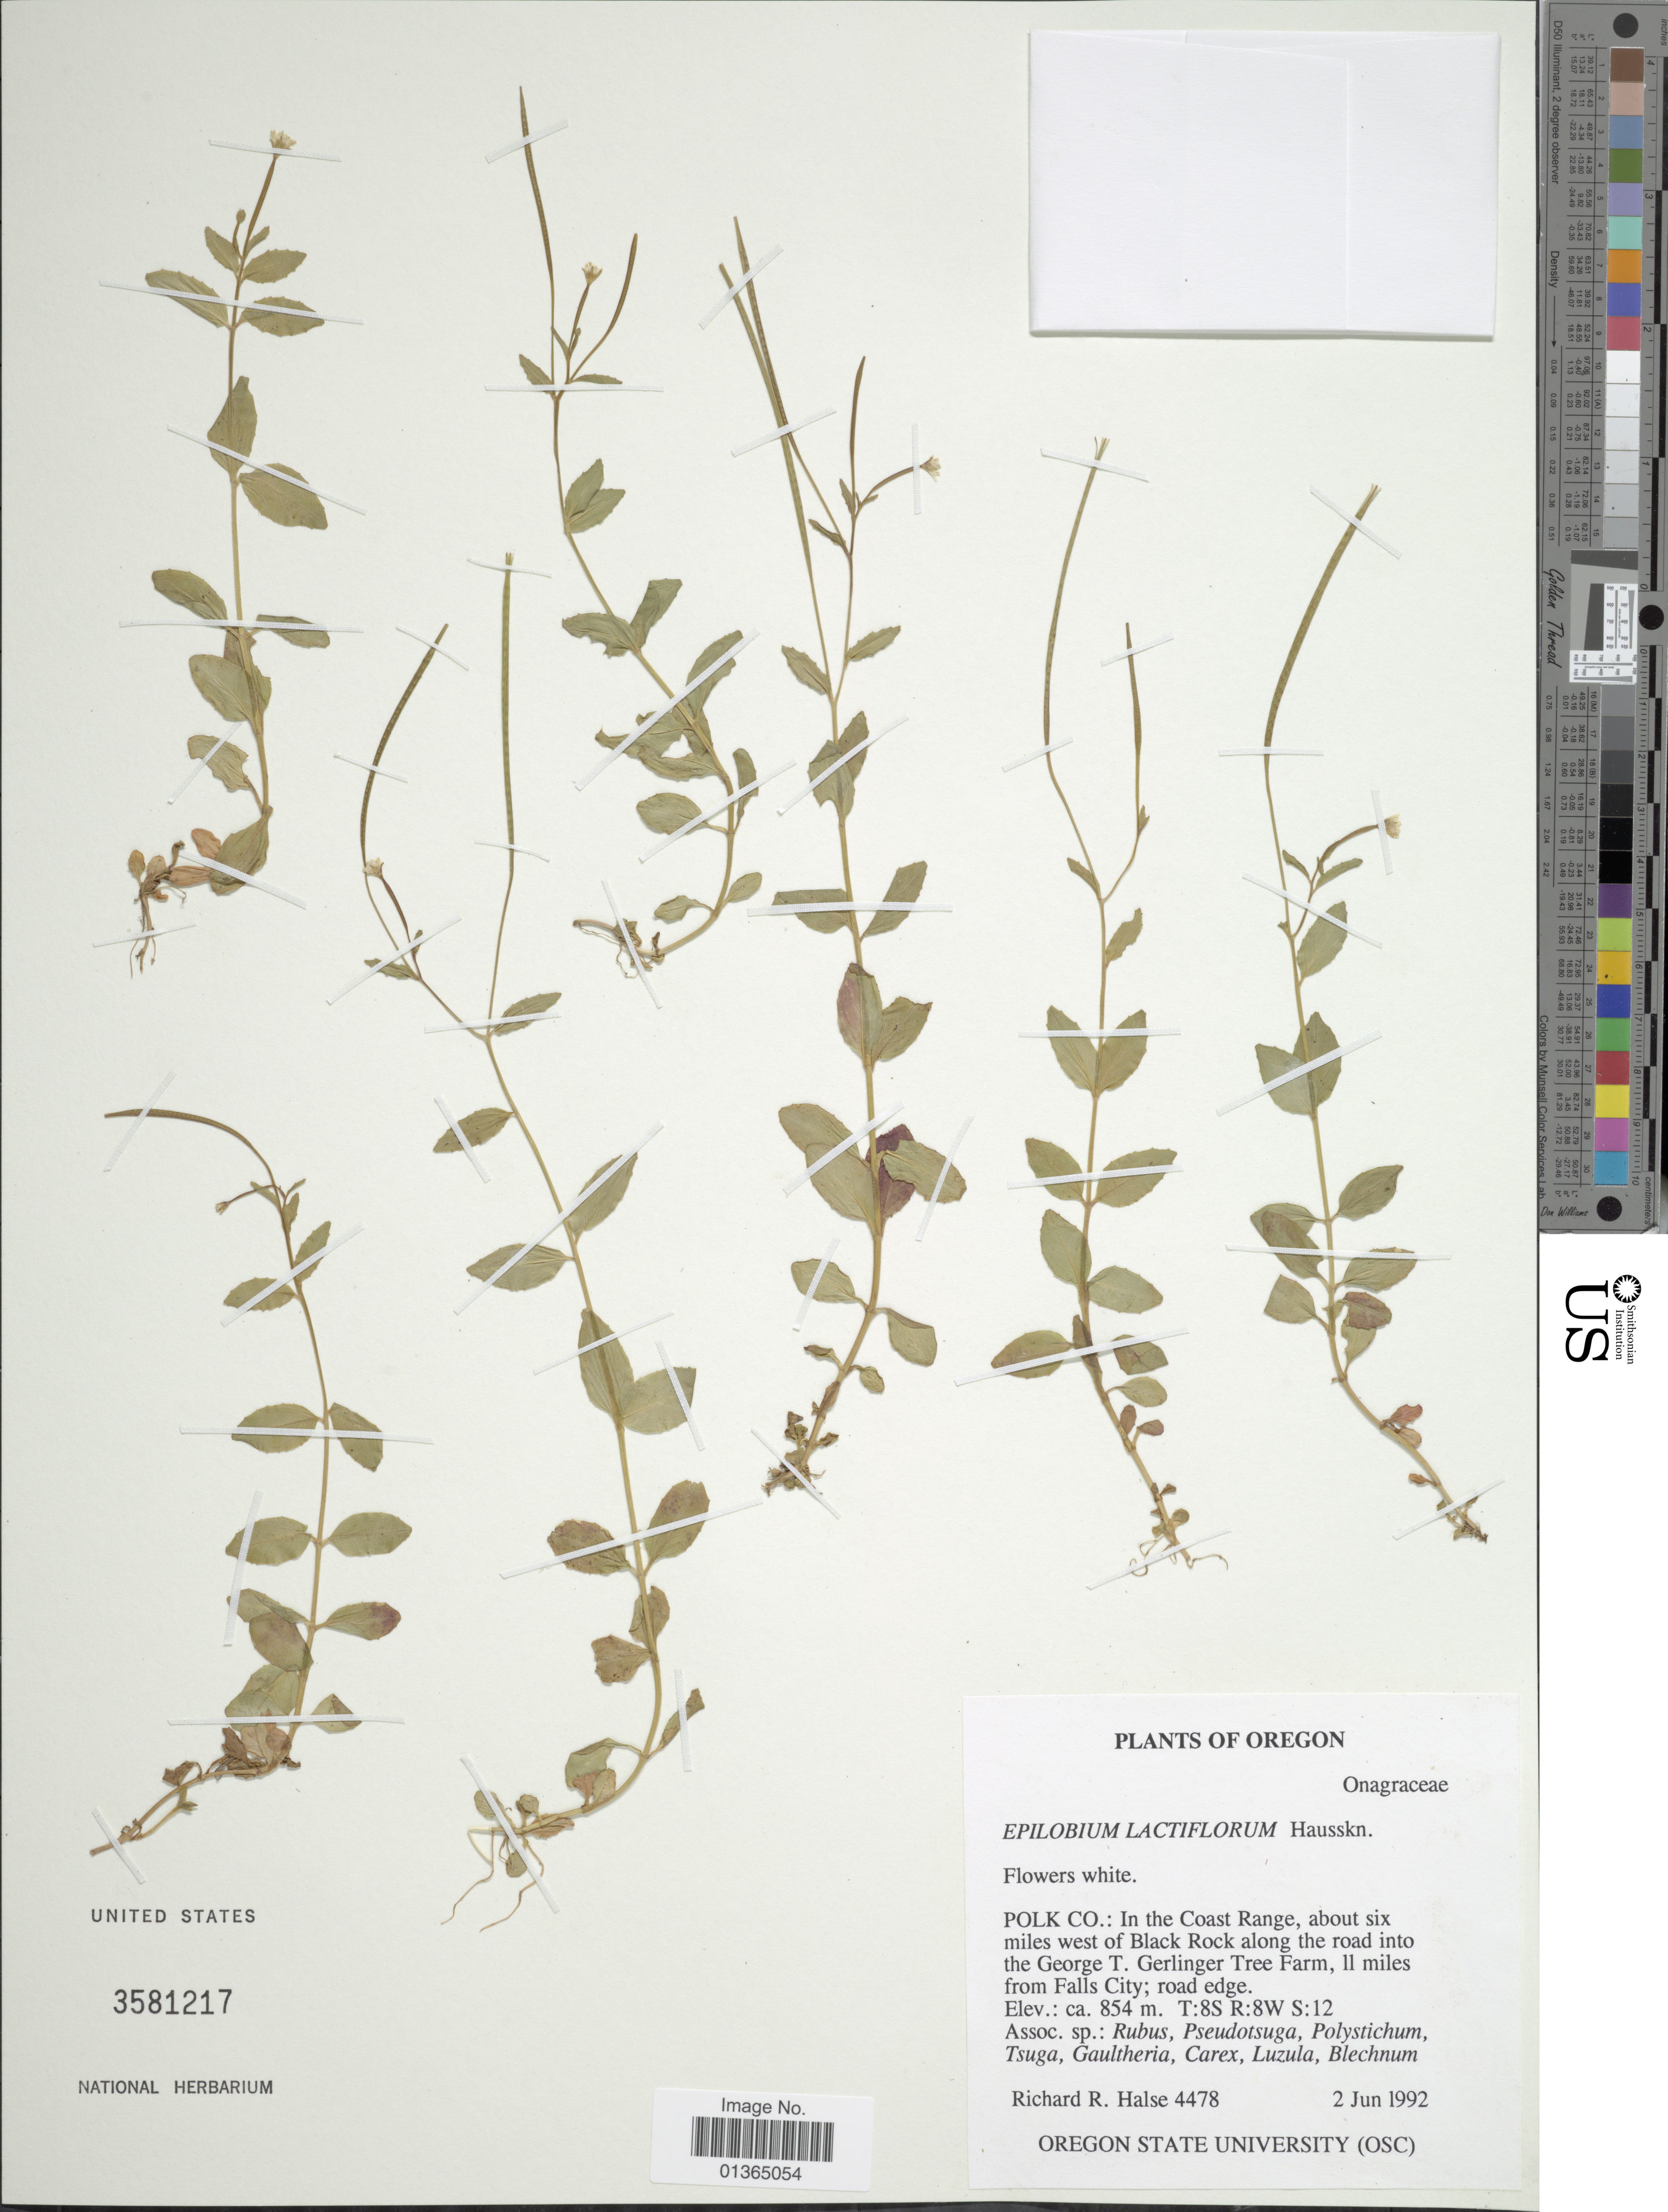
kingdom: Plantae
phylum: Tracheophyta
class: Magnoliopsida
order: Myrtales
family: Onagraceae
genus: Epilobium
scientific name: Epilobium lactiflorum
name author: Hausskn.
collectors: R. Halse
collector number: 4478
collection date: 1992-06-02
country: United States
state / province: Oregon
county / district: Polk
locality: Polk Co.: In the Coast Range, about six miles west of Black Rock along the road into the George T. Gerlinger Tree Farm, 11 miles from Falls City; road edge. T:8S R:8W S:12.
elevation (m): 854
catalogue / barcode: US 3581217